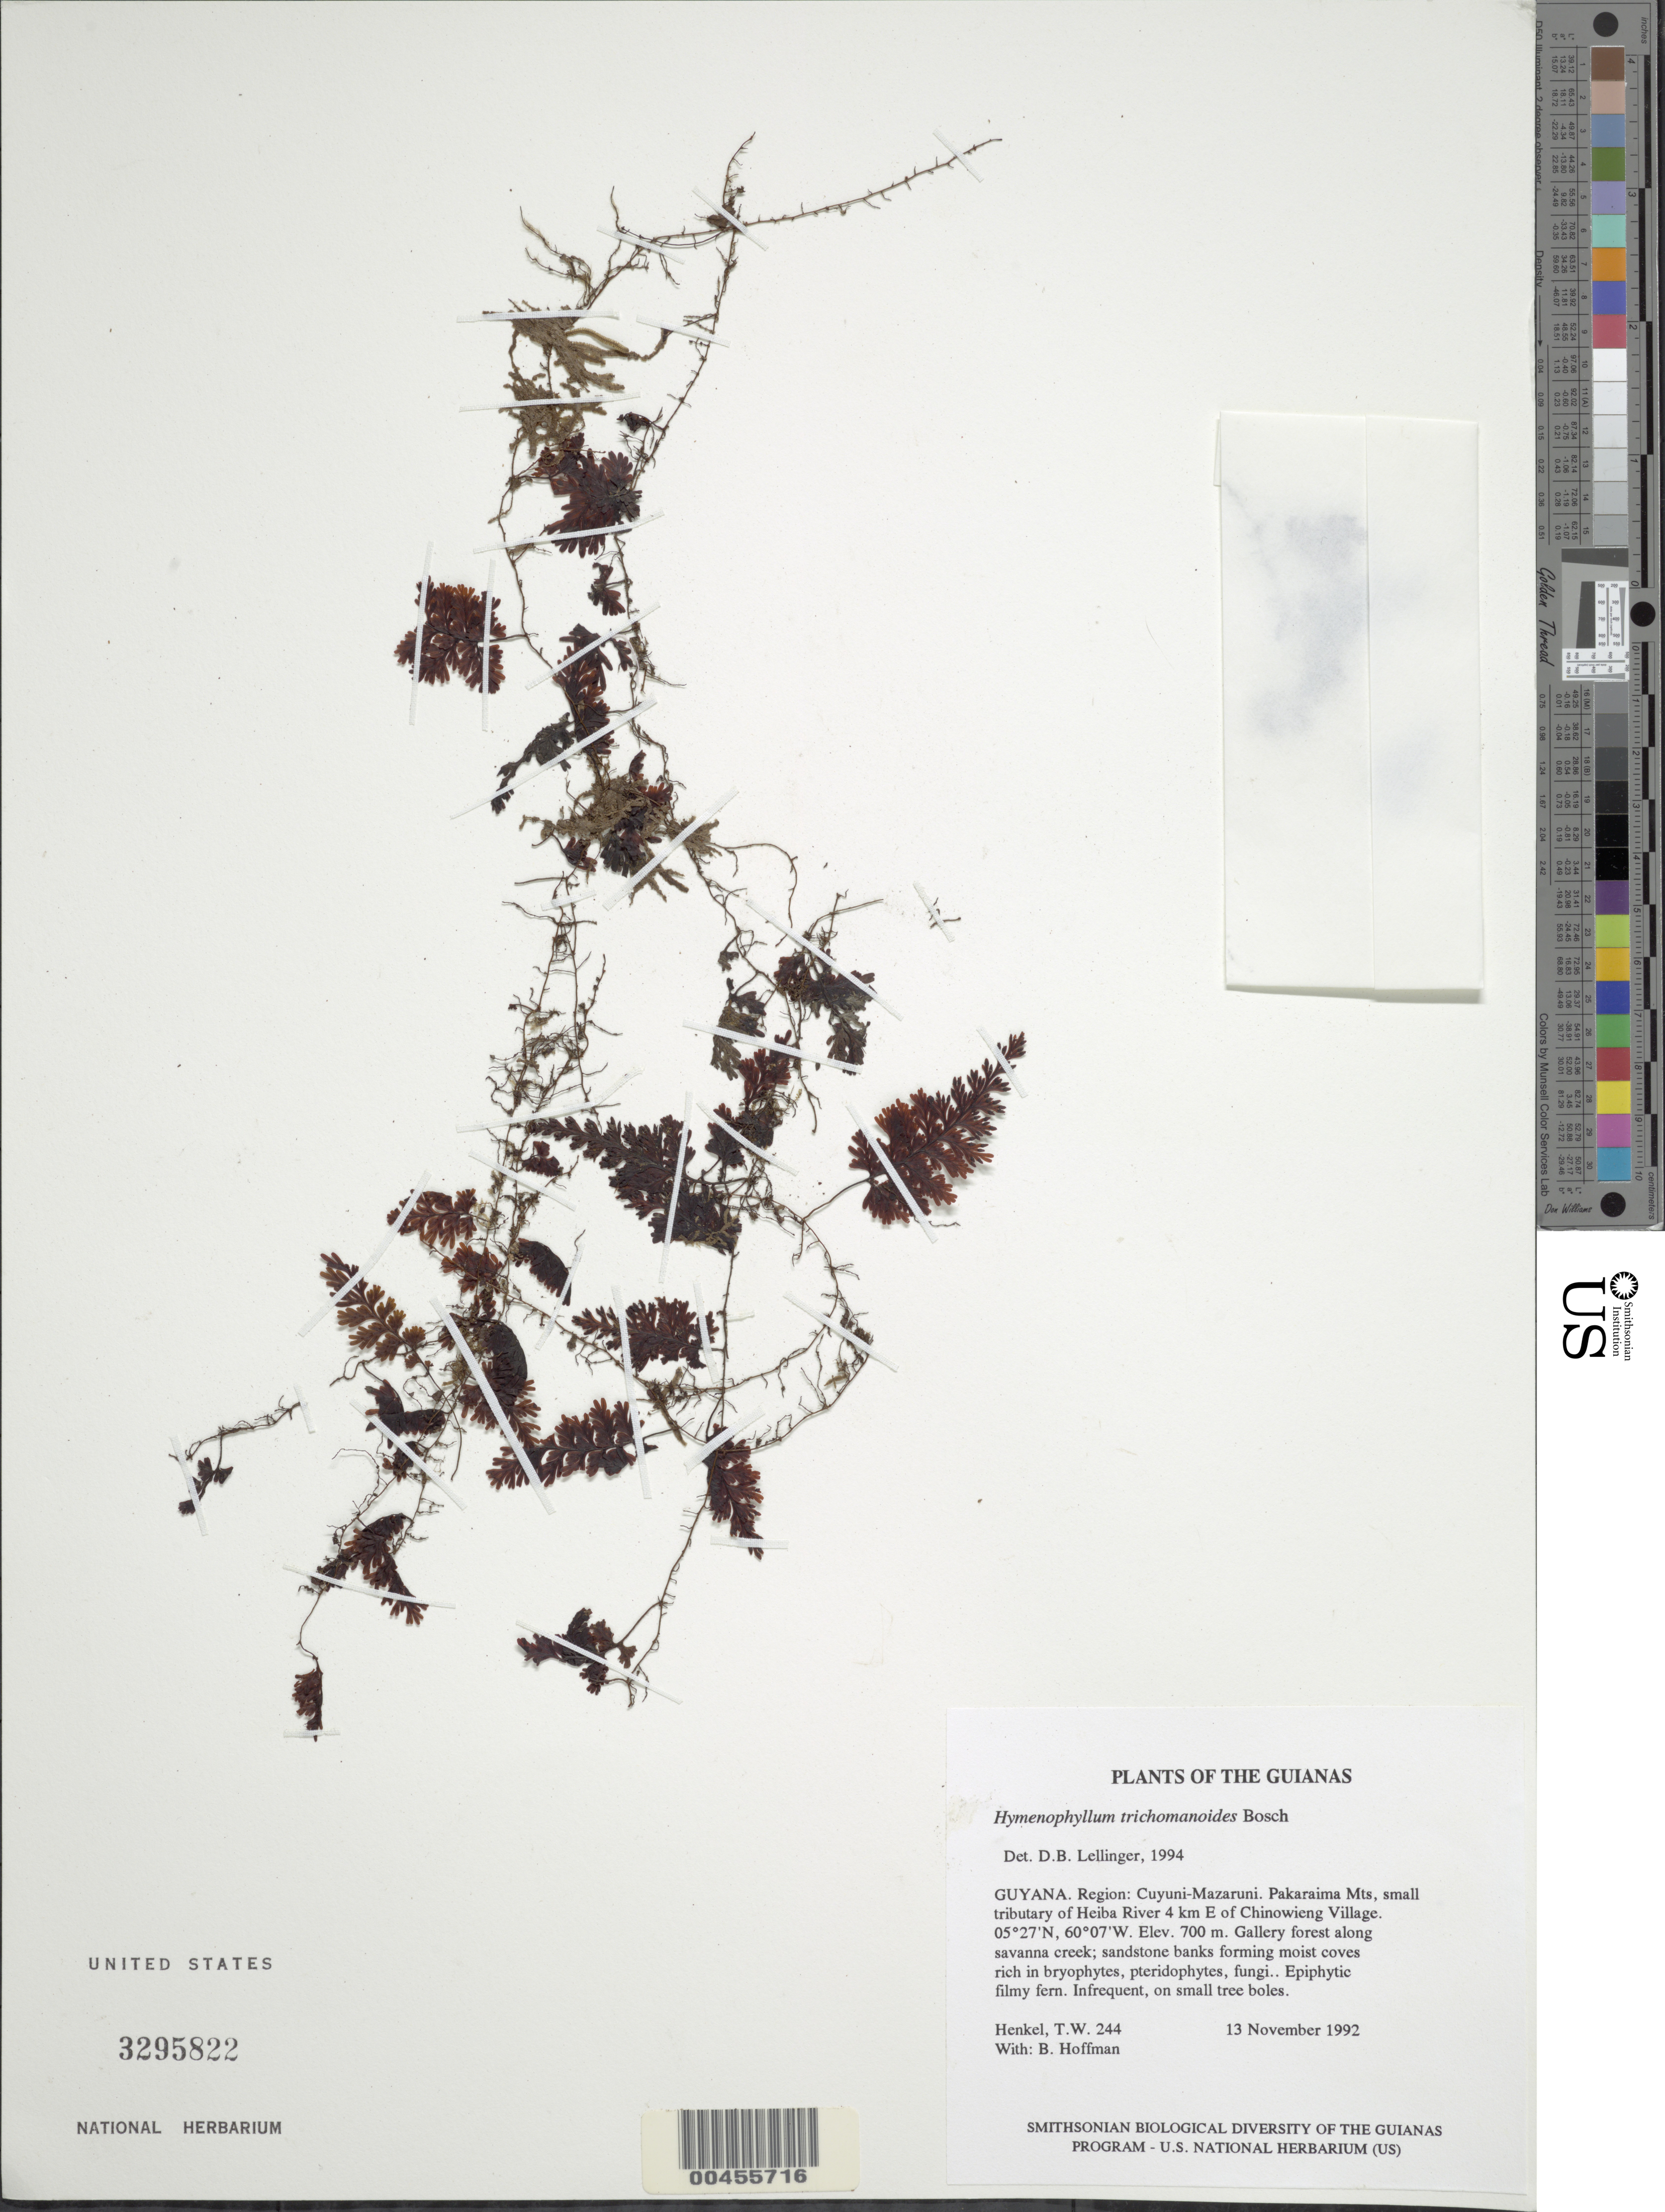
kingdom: Plantae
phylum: Tracheophyta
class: Polypodiopsida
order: Hymenophyllales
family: Hymenophyllaceae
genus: Hymenophyllum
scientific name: Hymenophyllum trichomanoides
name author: Bosch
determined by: Lellinger, David B., (BOT), Smithsonian Institution - National Museum of Natural History (UNITED STATES)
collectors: T. Henkel & B. Hoffman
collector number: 244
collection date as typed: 13 November 1992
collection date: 1992-11-13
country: Guyana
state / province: Cuyuni-Mazaruni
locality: Pakaraima Mts, small tributary of Heiba River 4 km E of Chinowieng Village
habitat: Gallery forest along savanna creek; sandstone banks forming moist coves rich in bryophytes, pteridophytes, fungi.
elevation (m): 700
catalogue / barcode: US 3295822